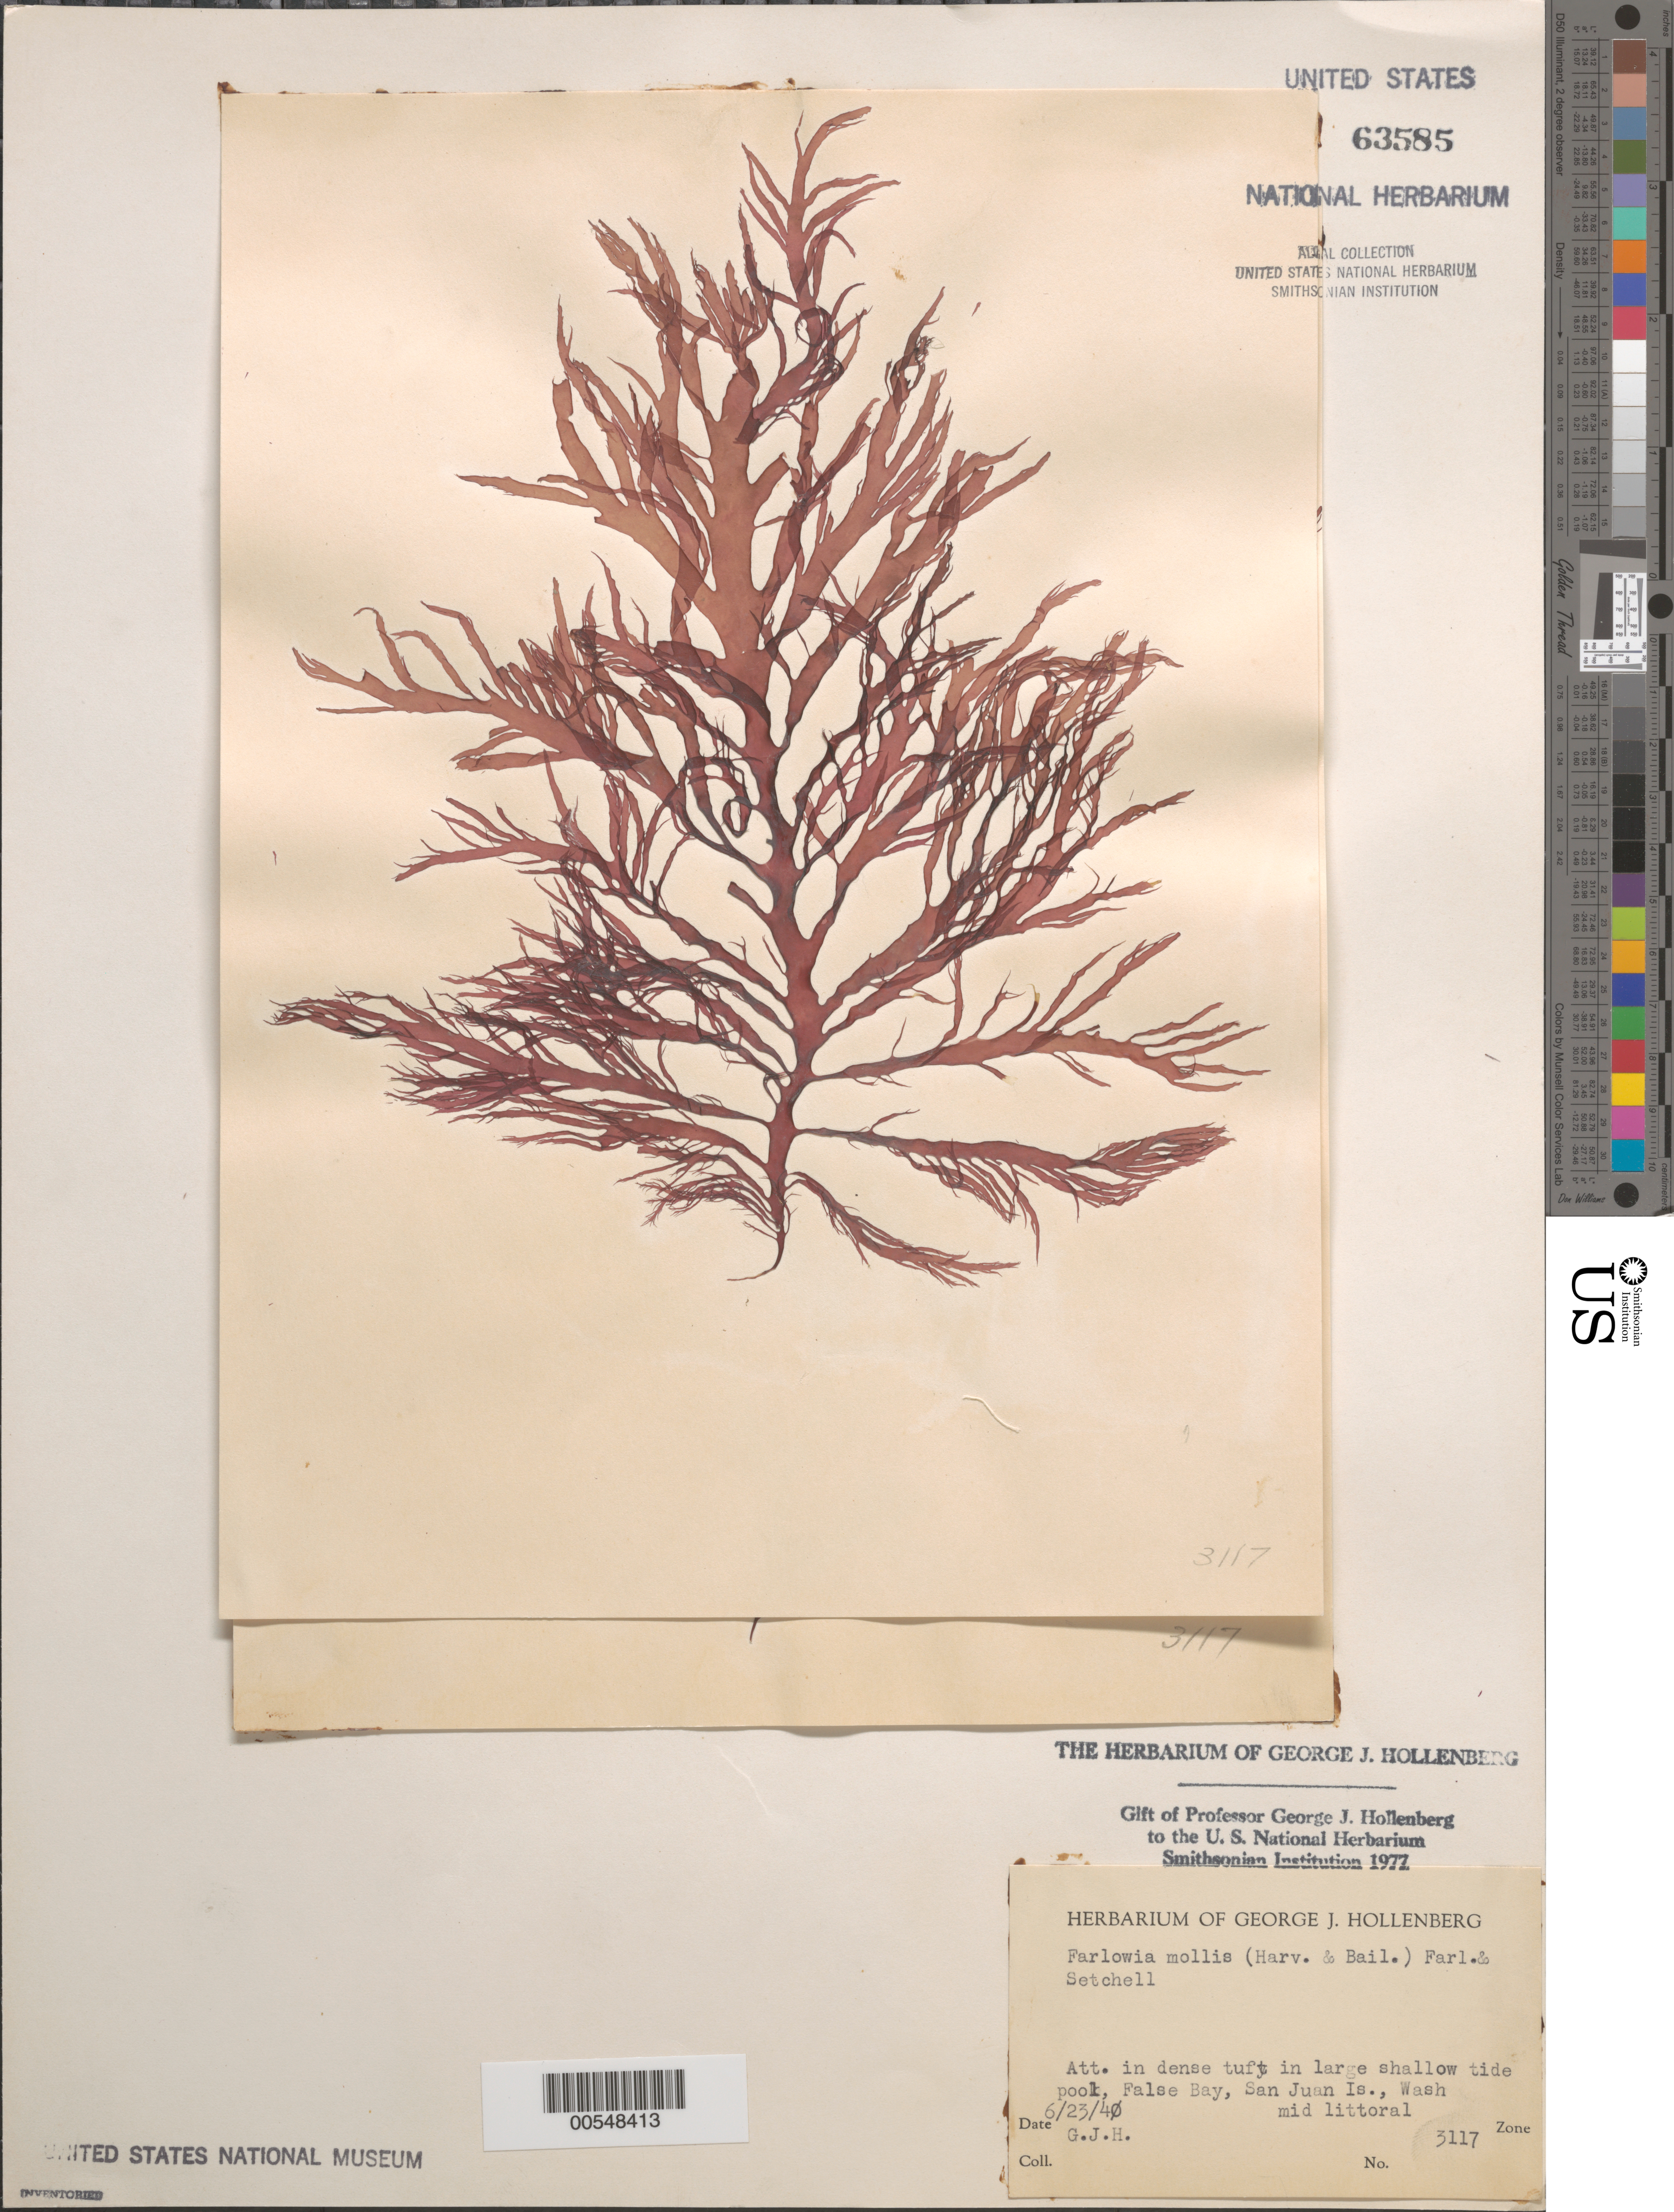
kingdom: Plantae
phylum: Rhodophyta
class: Florideophyceae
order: Gigartinales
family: Dumontiaceae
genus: Farlowia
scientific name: Farlowia mollis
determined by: Hollenberg, George J.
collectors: G. Hollenberg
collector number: GJH 3117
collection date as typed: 23 Jun 1940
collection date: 1940-06-23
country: United States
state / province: Washington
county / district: San Juan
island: San Juan Island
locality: False Bay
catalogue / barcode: US 63585